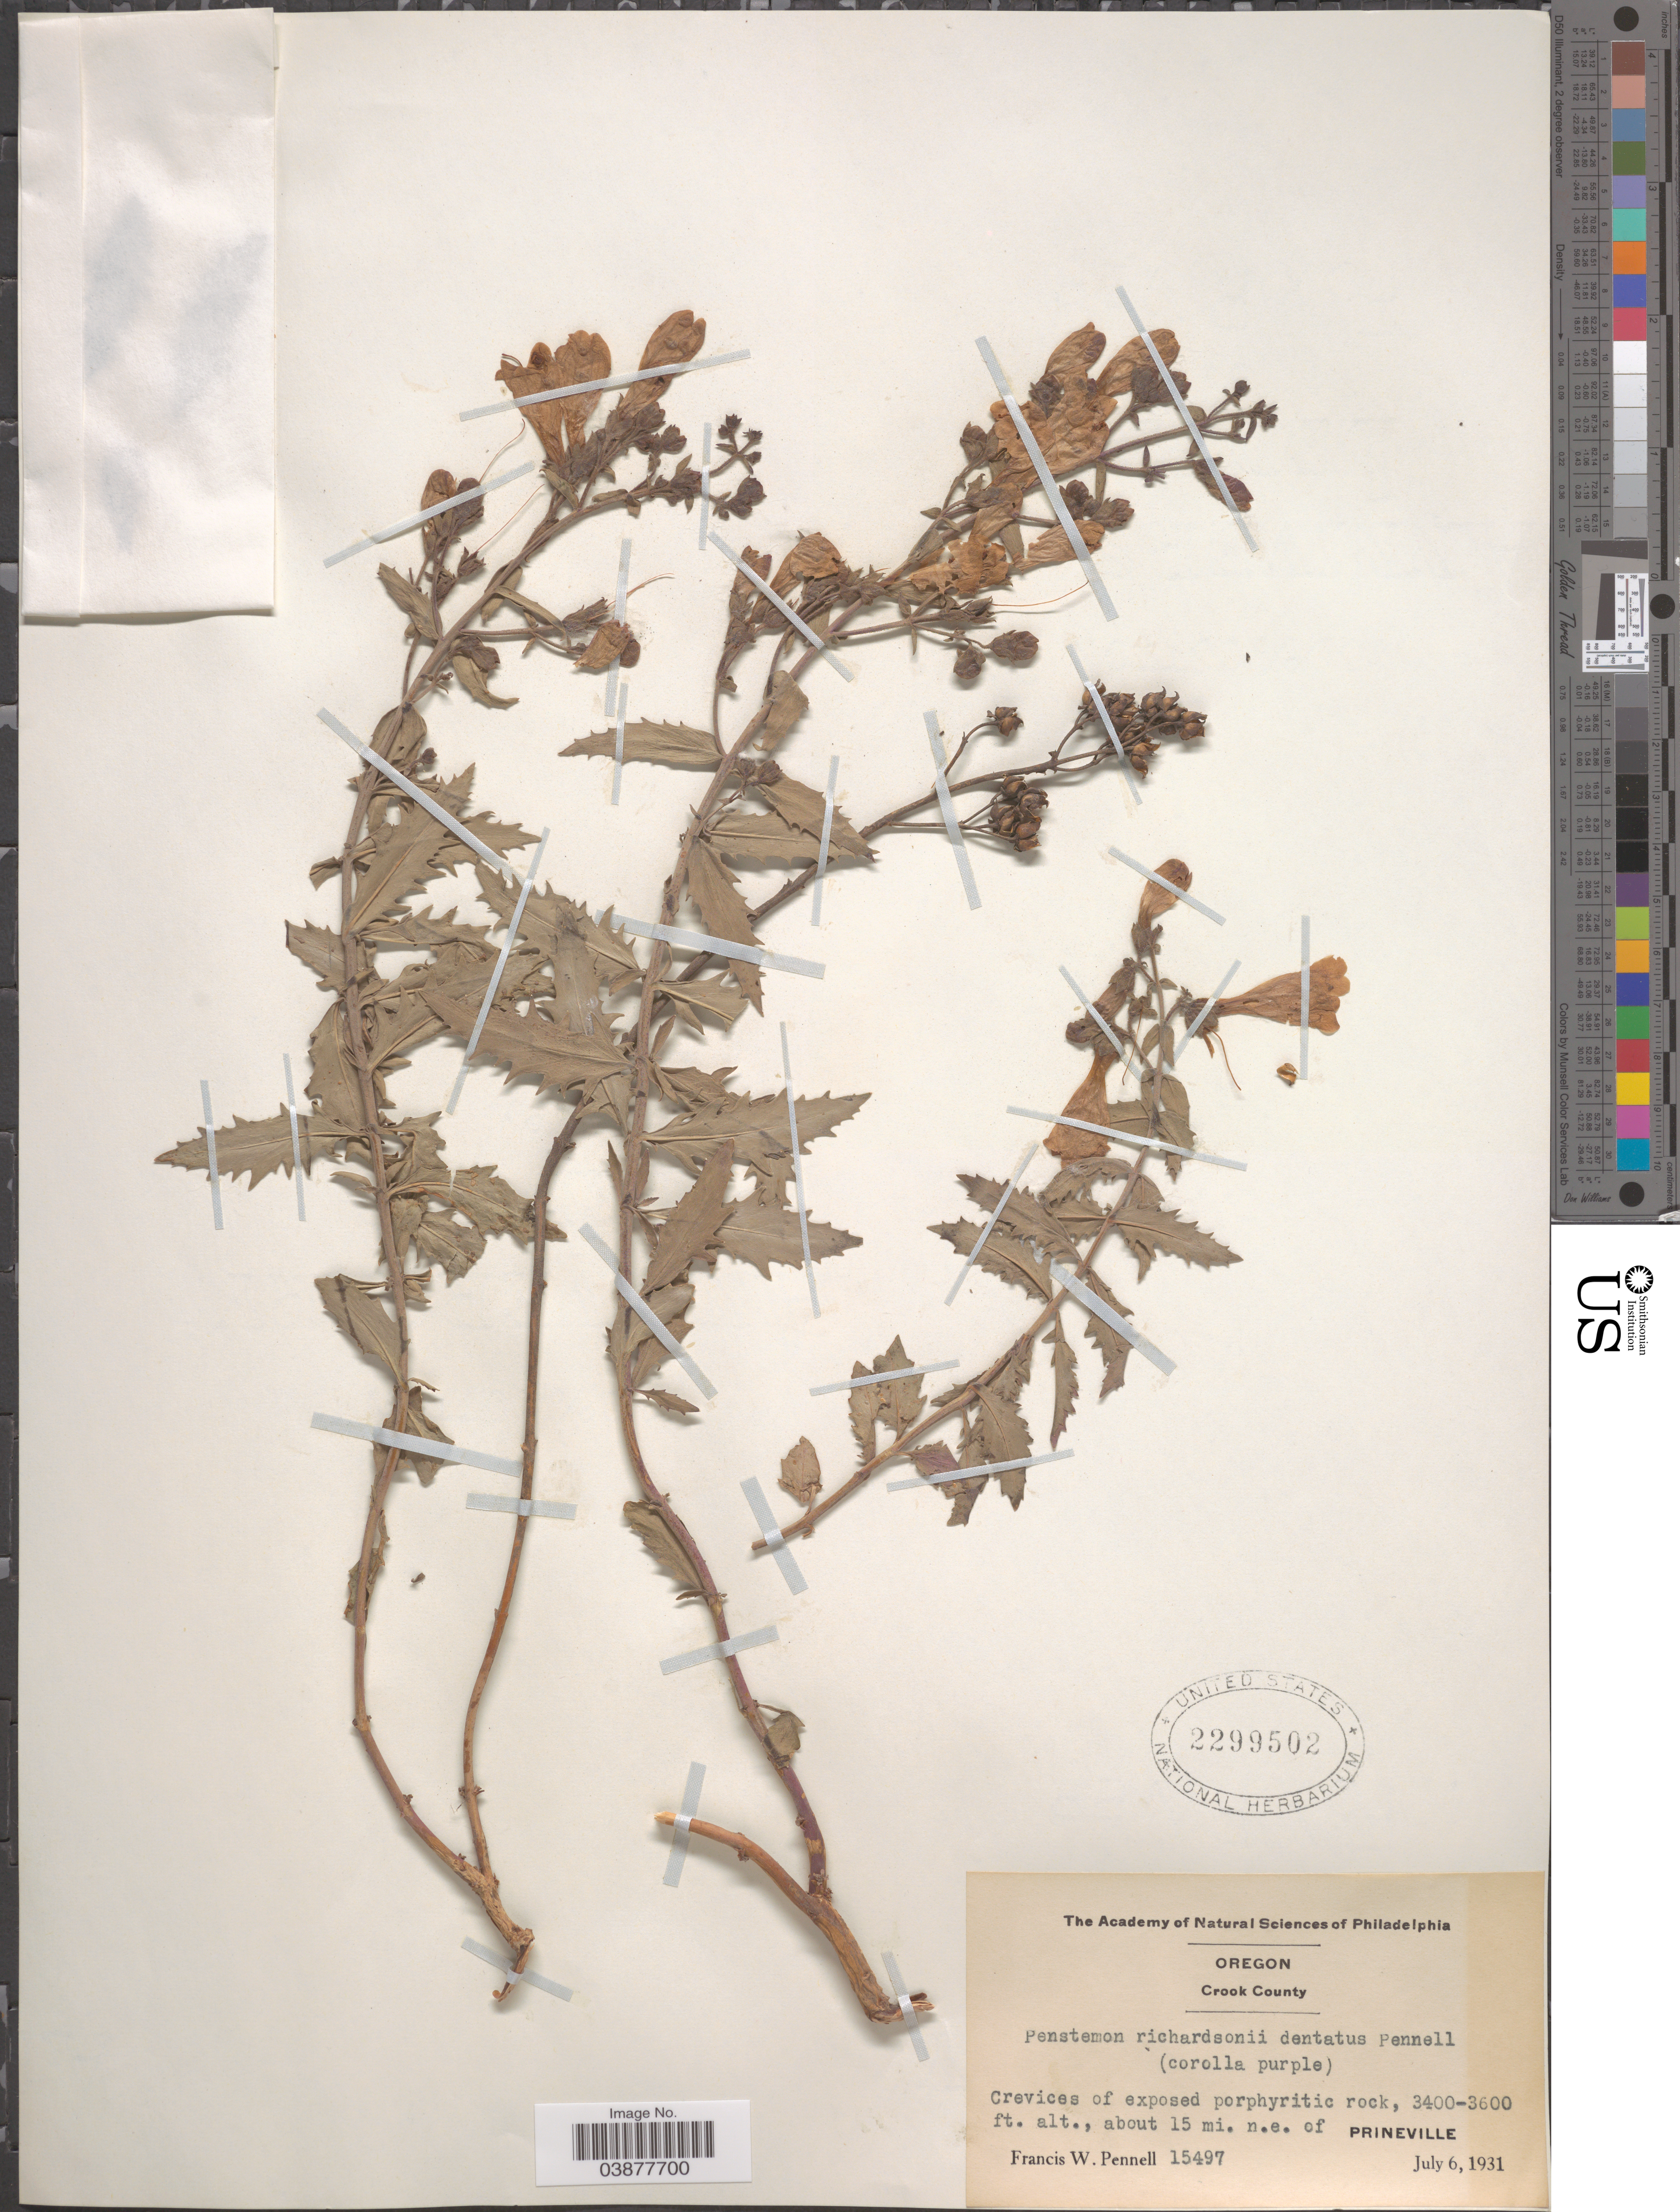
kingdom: Plantae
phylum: Tracheophyta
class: Magnoliopsida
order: Lamiales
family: Plantaginaceae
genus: Penstemon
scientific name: Penstemon richardsonii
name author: Douglas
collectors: F. W. Pennell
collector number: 15497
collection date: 1931-07-06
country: United States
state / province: Oregon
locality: Crook County. About 15 mi. n.e. of Prineville.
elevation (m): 1036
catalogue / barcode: US 2299502